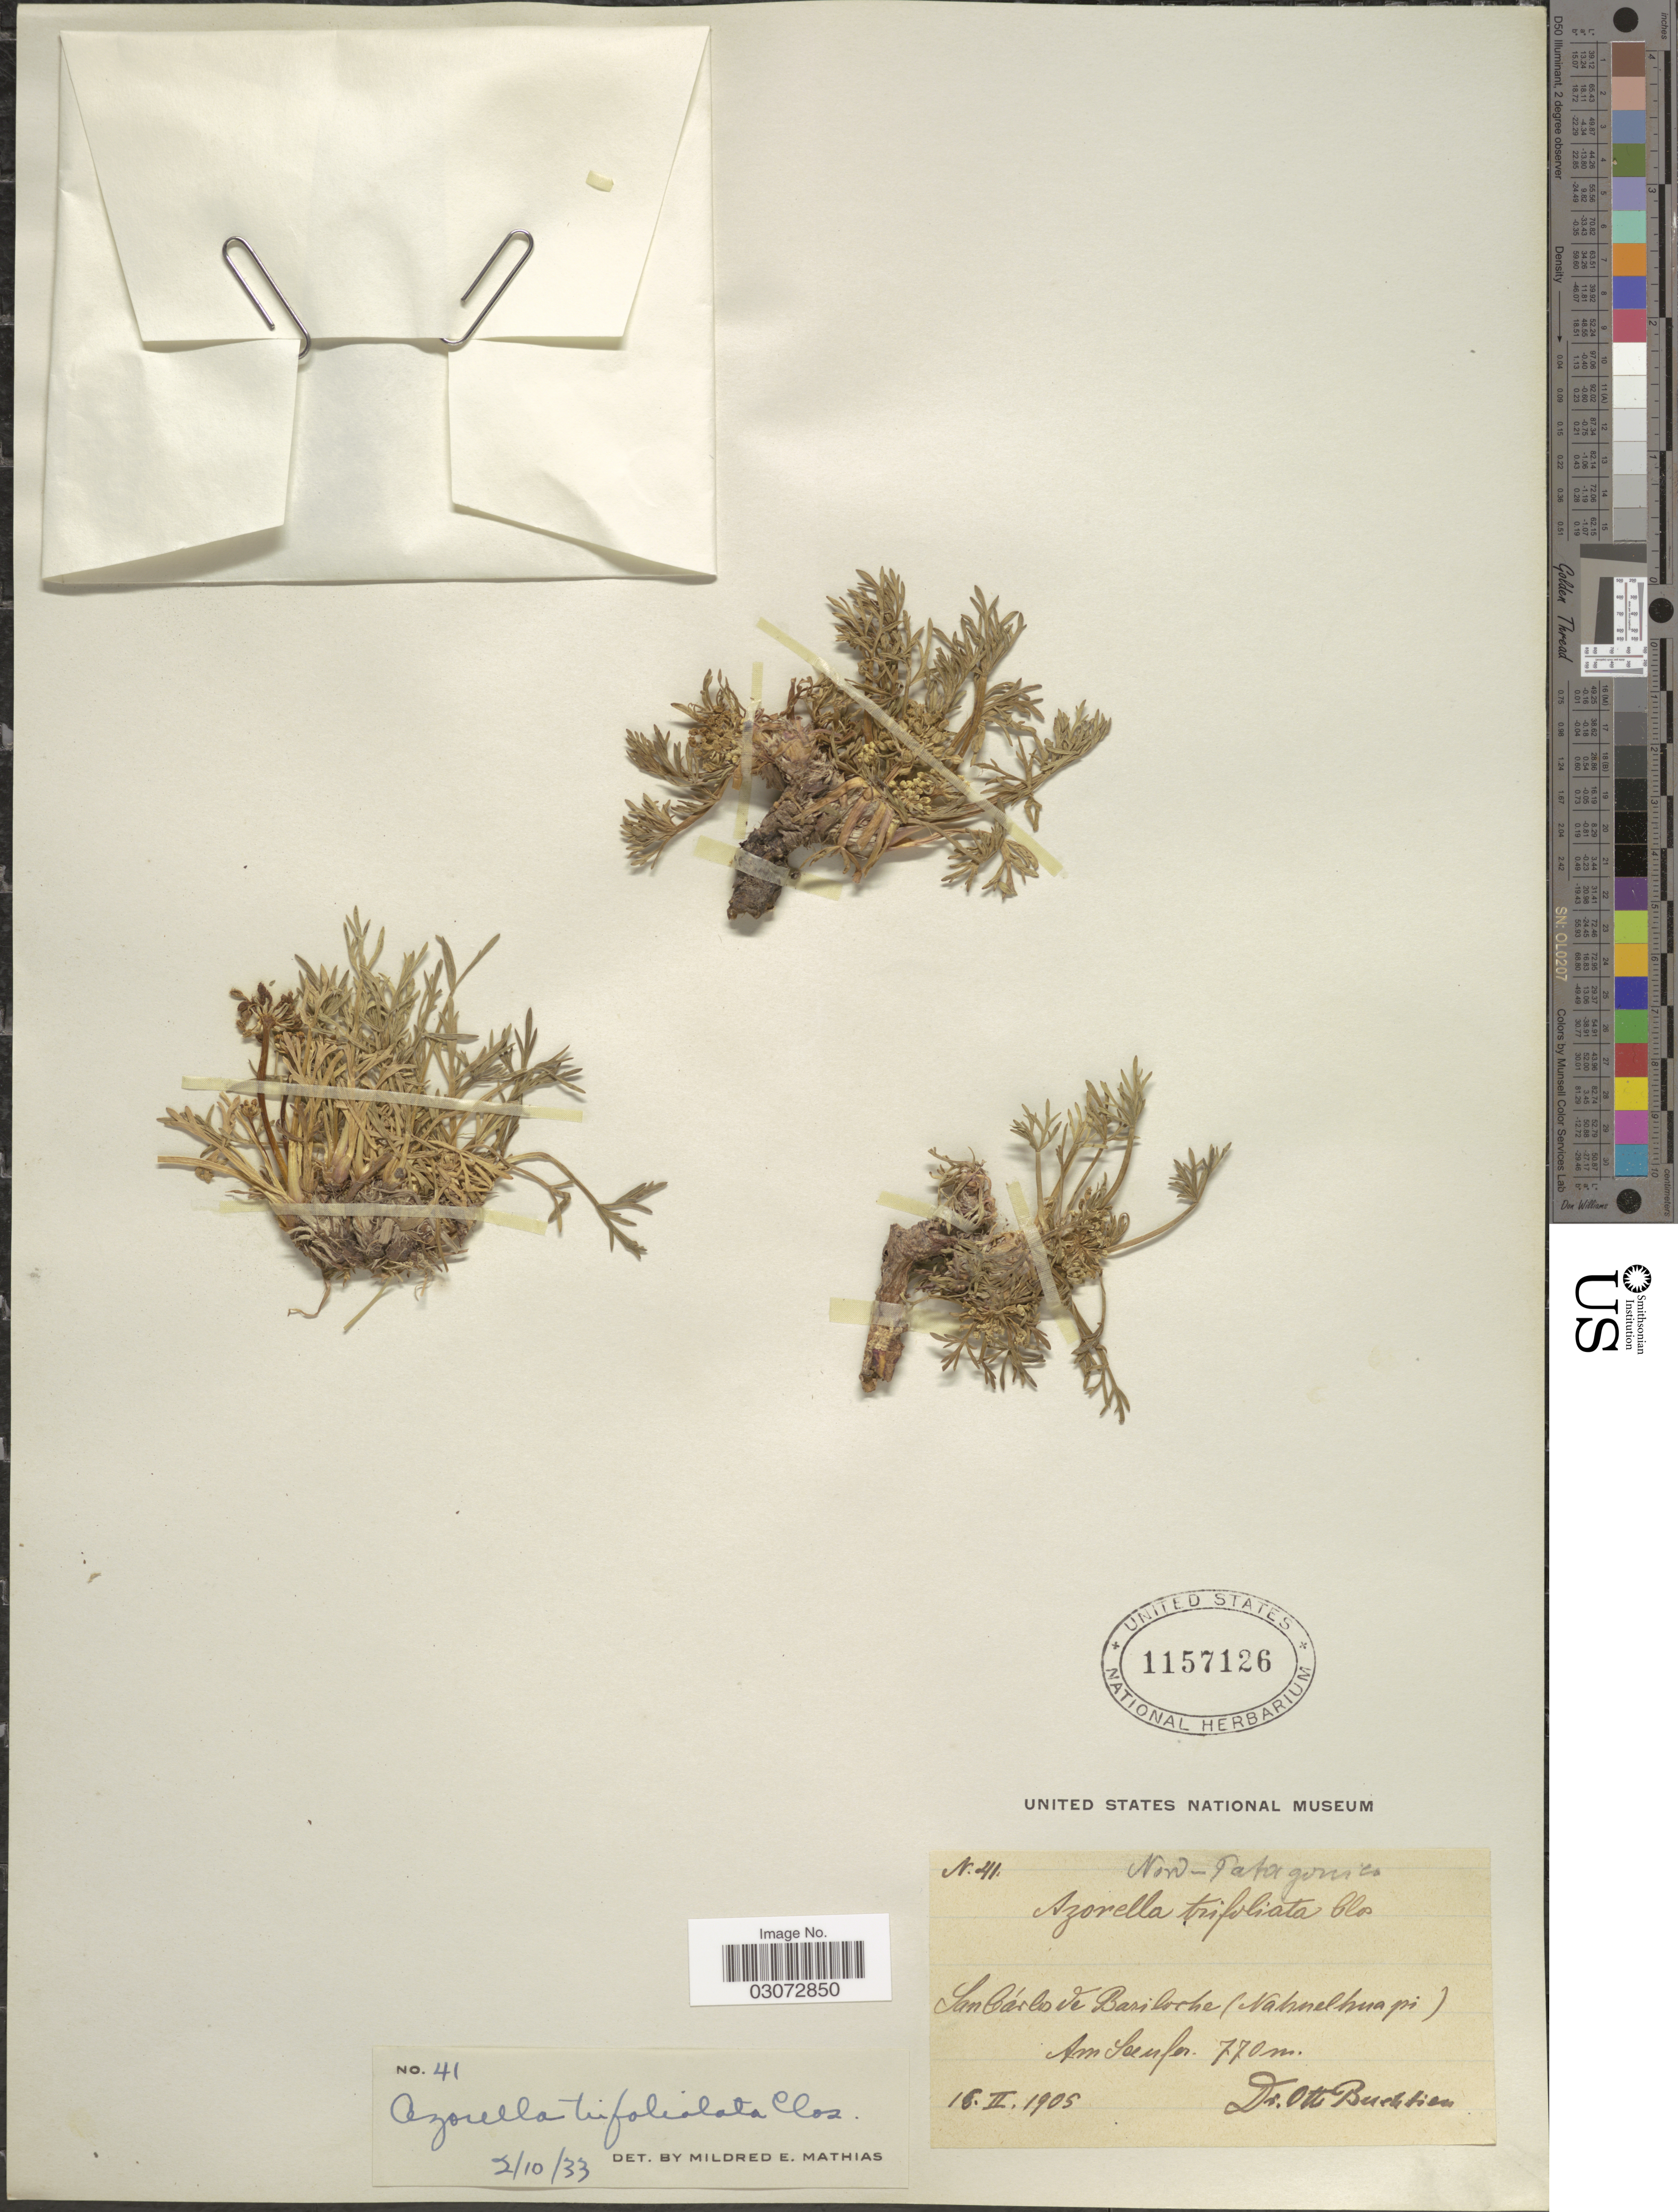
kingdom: Plantae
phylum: Tracheophyta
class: Magnoliopsida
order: Apiales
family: Apiaceae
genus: Azorella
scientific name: Azorella trifoliata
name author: Walp.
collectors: O. Buchtien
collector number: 41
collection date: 1905-02-16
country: Argentina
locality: Nord-Patagonica. San Cárlos de Bariloche (Nahuelhuapi). Am Seeufer.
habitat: am Seeufer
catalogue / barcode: US 1157126